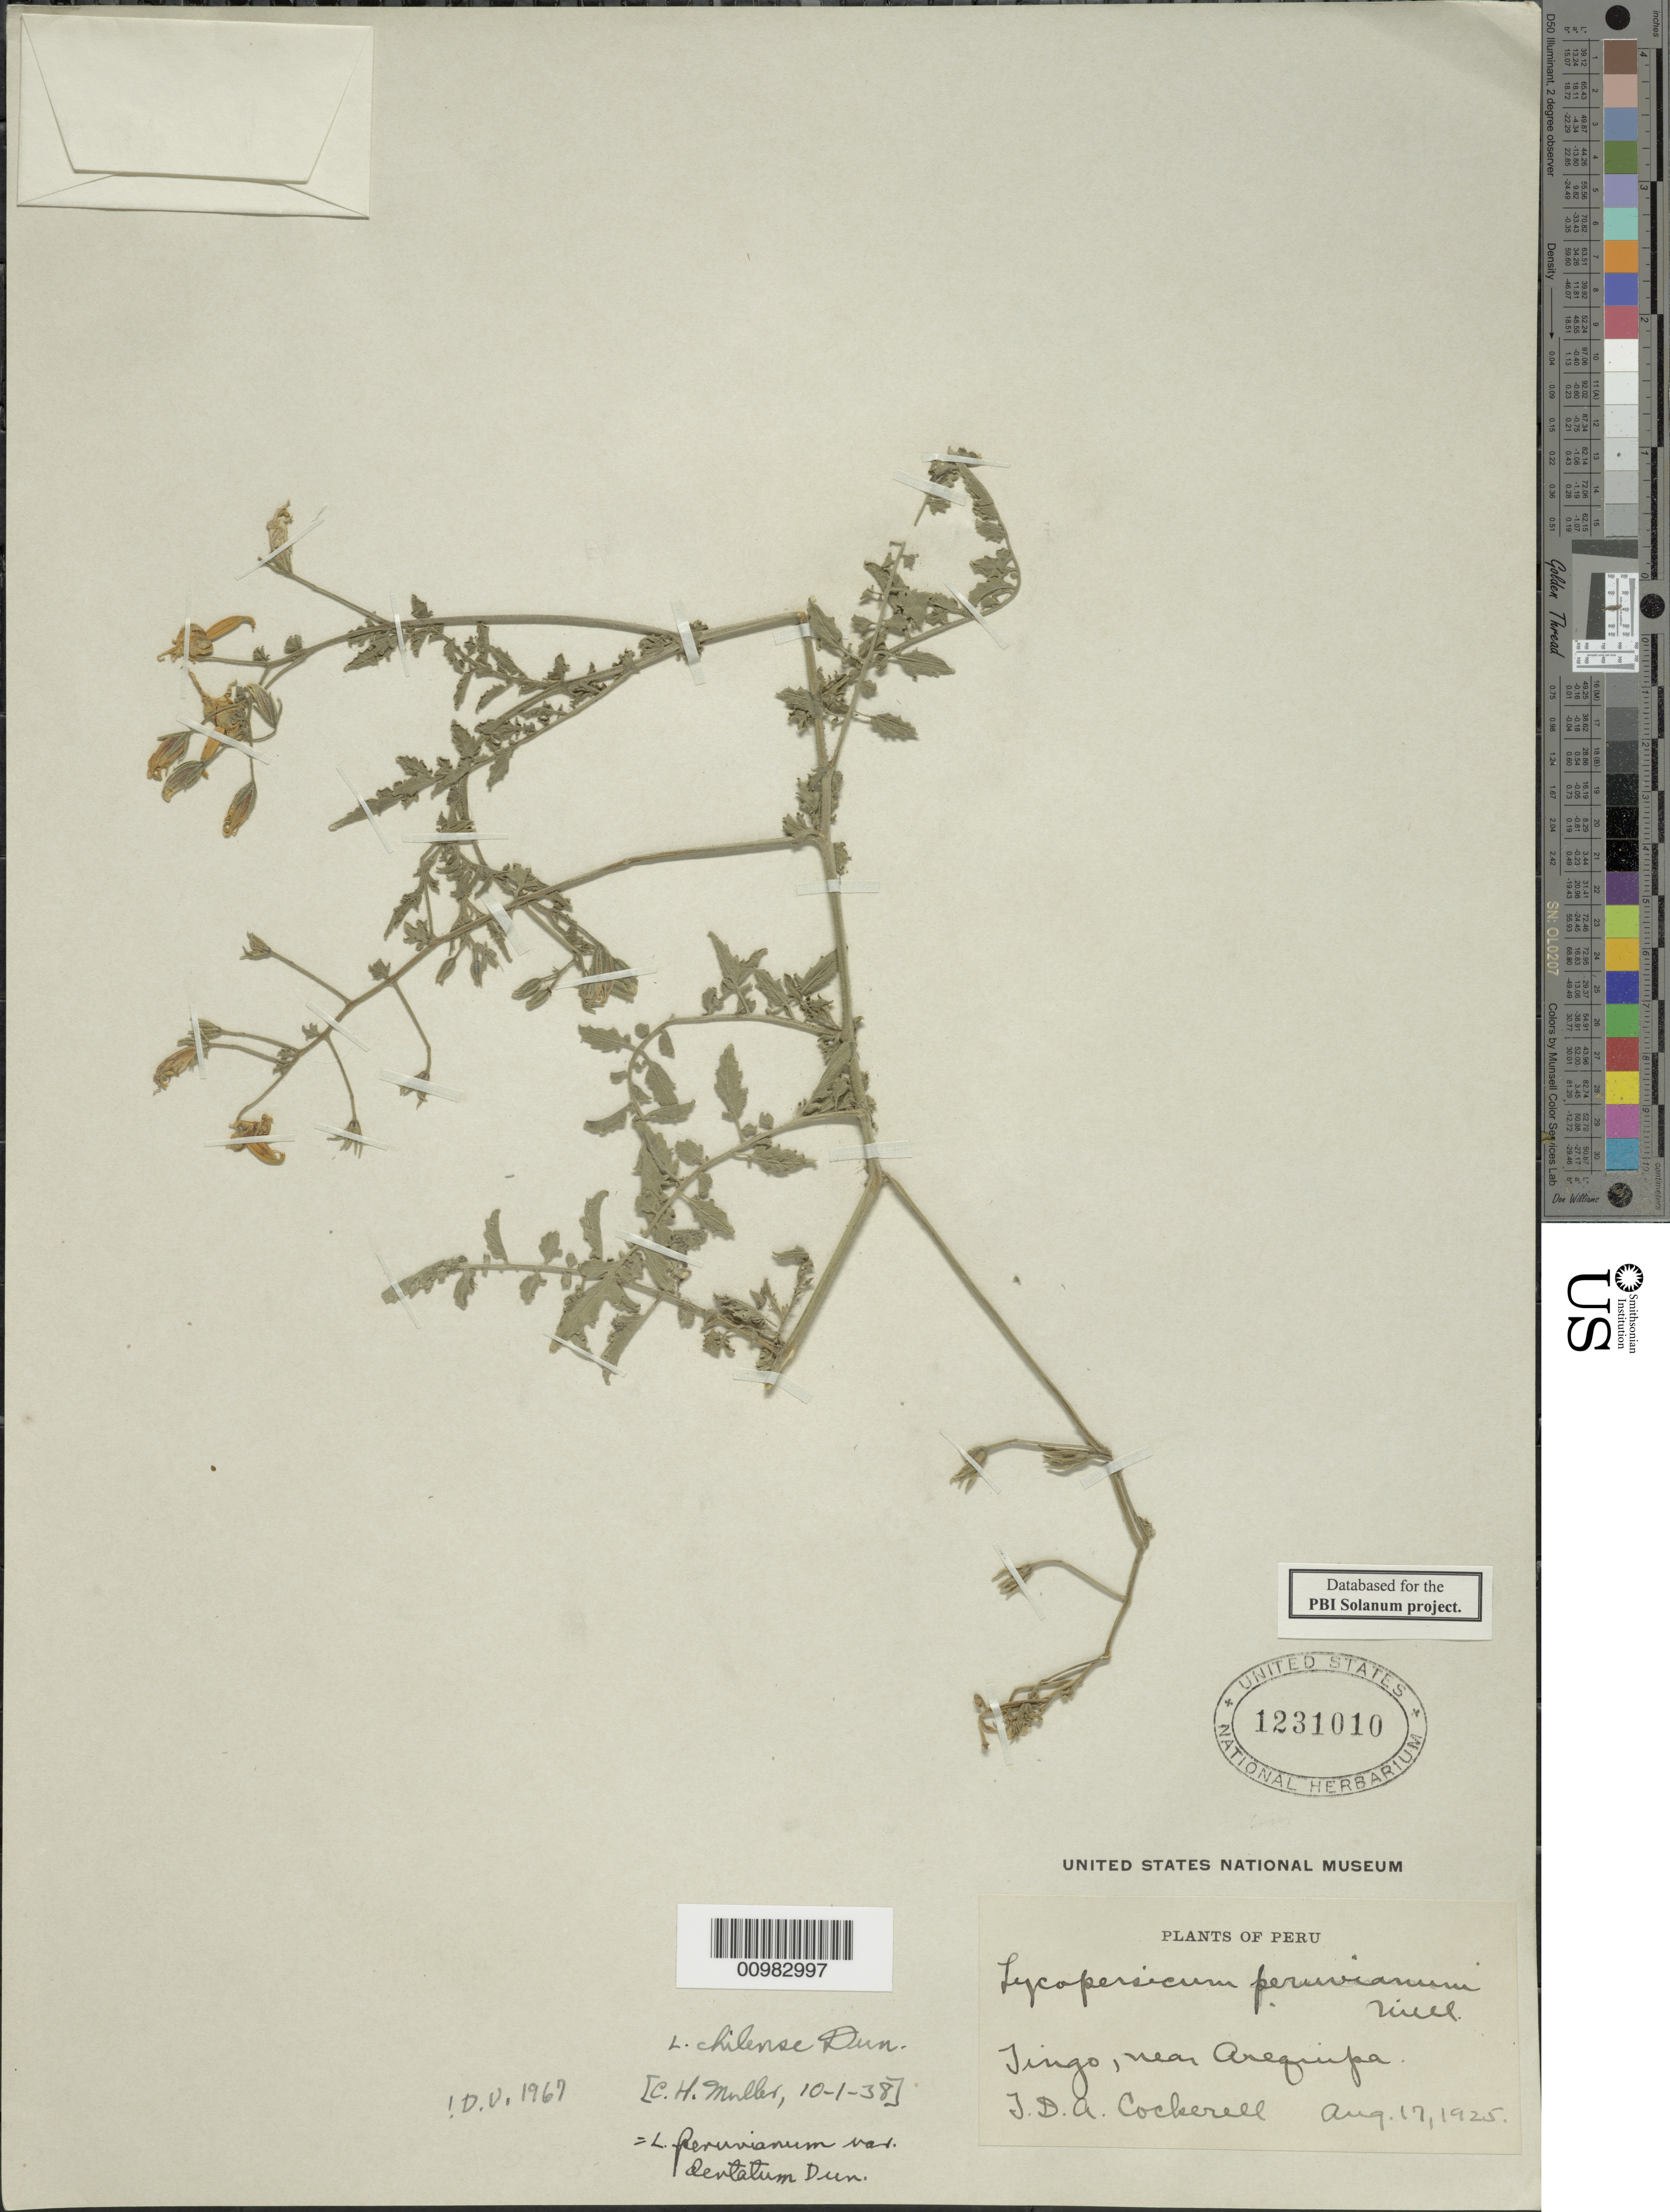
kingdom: Plantae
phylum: Tracheophyta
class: Magnoliopsida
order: Solanales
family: Solanaceae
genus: Solanum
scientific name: Solanum corneliomulleri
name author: J.F. Macbr.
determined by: Peralta, Iris E.; Knapp, S. D.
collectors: J. Cockerell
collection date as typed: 17 Aug 1925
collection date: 1925-08-17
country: Peru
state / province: Arequipa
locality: Timago, near Arequipa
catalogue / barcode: US 1231010